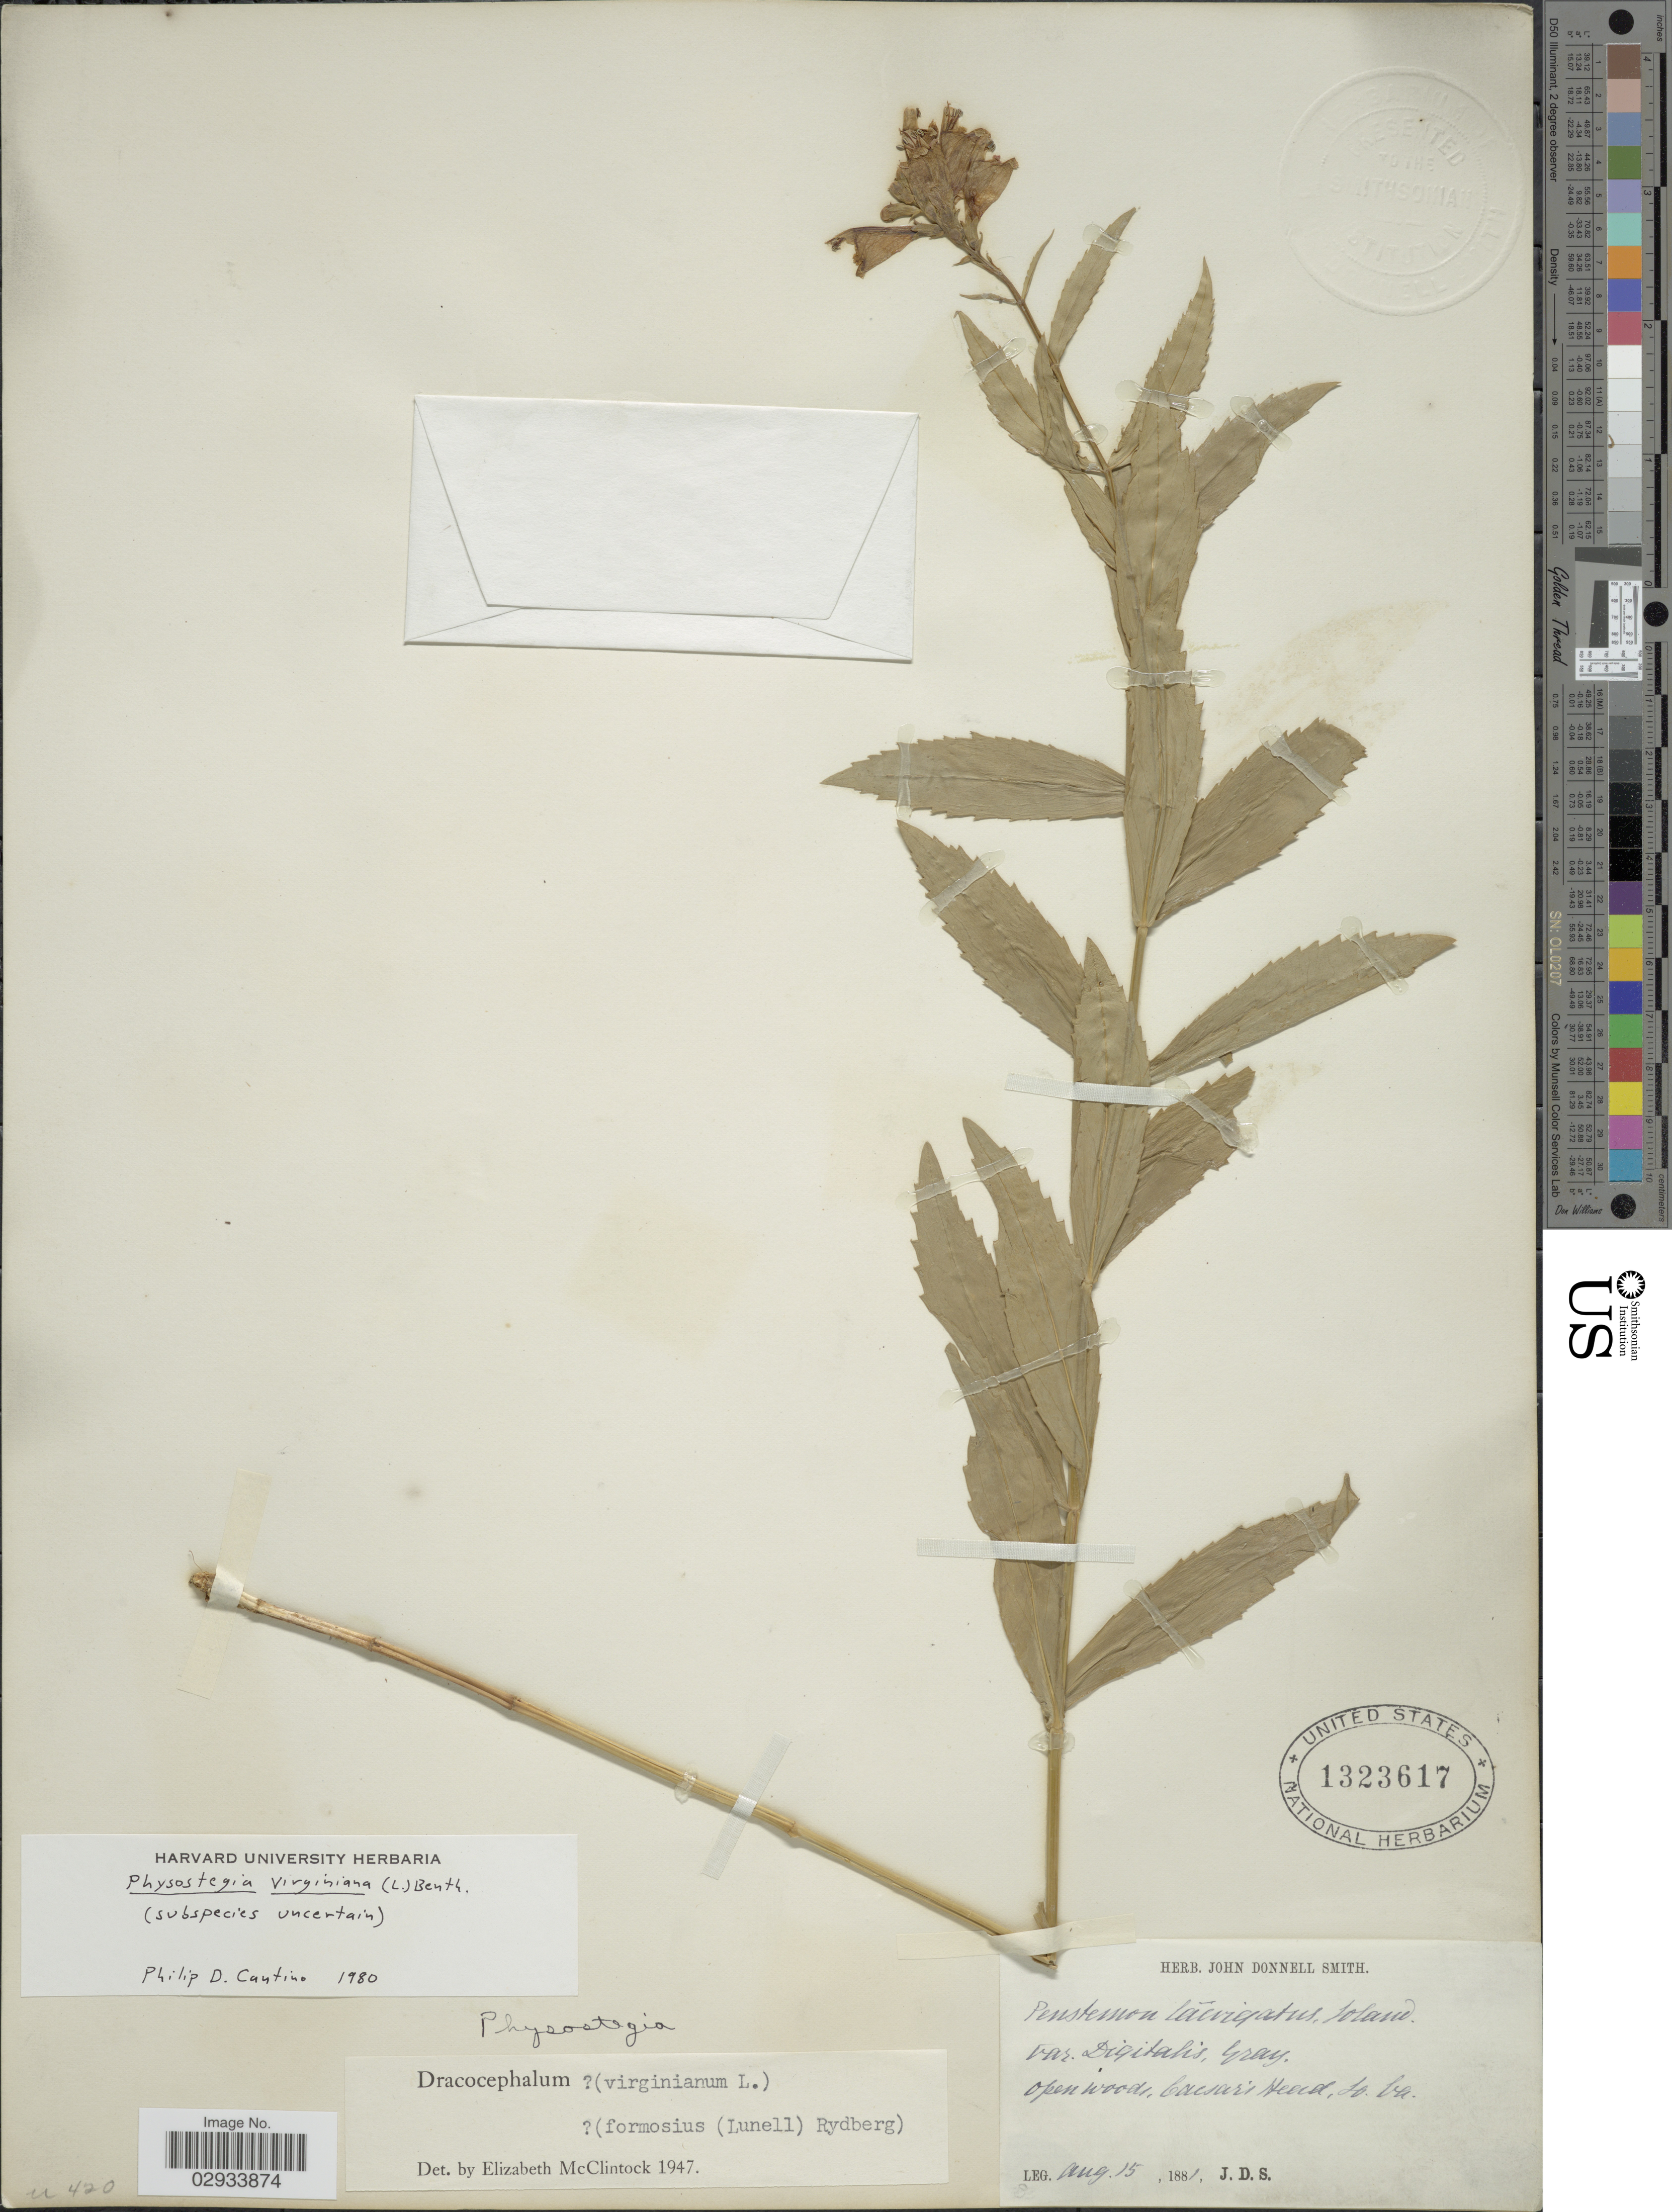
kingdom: Plantae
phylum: Tracheophyta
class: Magnoliopsida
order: Lamiales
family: Lamiaceae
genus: Physostegia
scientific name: Physostegia virginiana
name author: (L.) Benth.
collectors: J. Donnell Smith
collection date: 1881-08-15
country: United States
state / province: South Carolina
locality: Open woods, Caesar's Head.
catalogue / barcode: US 1323617